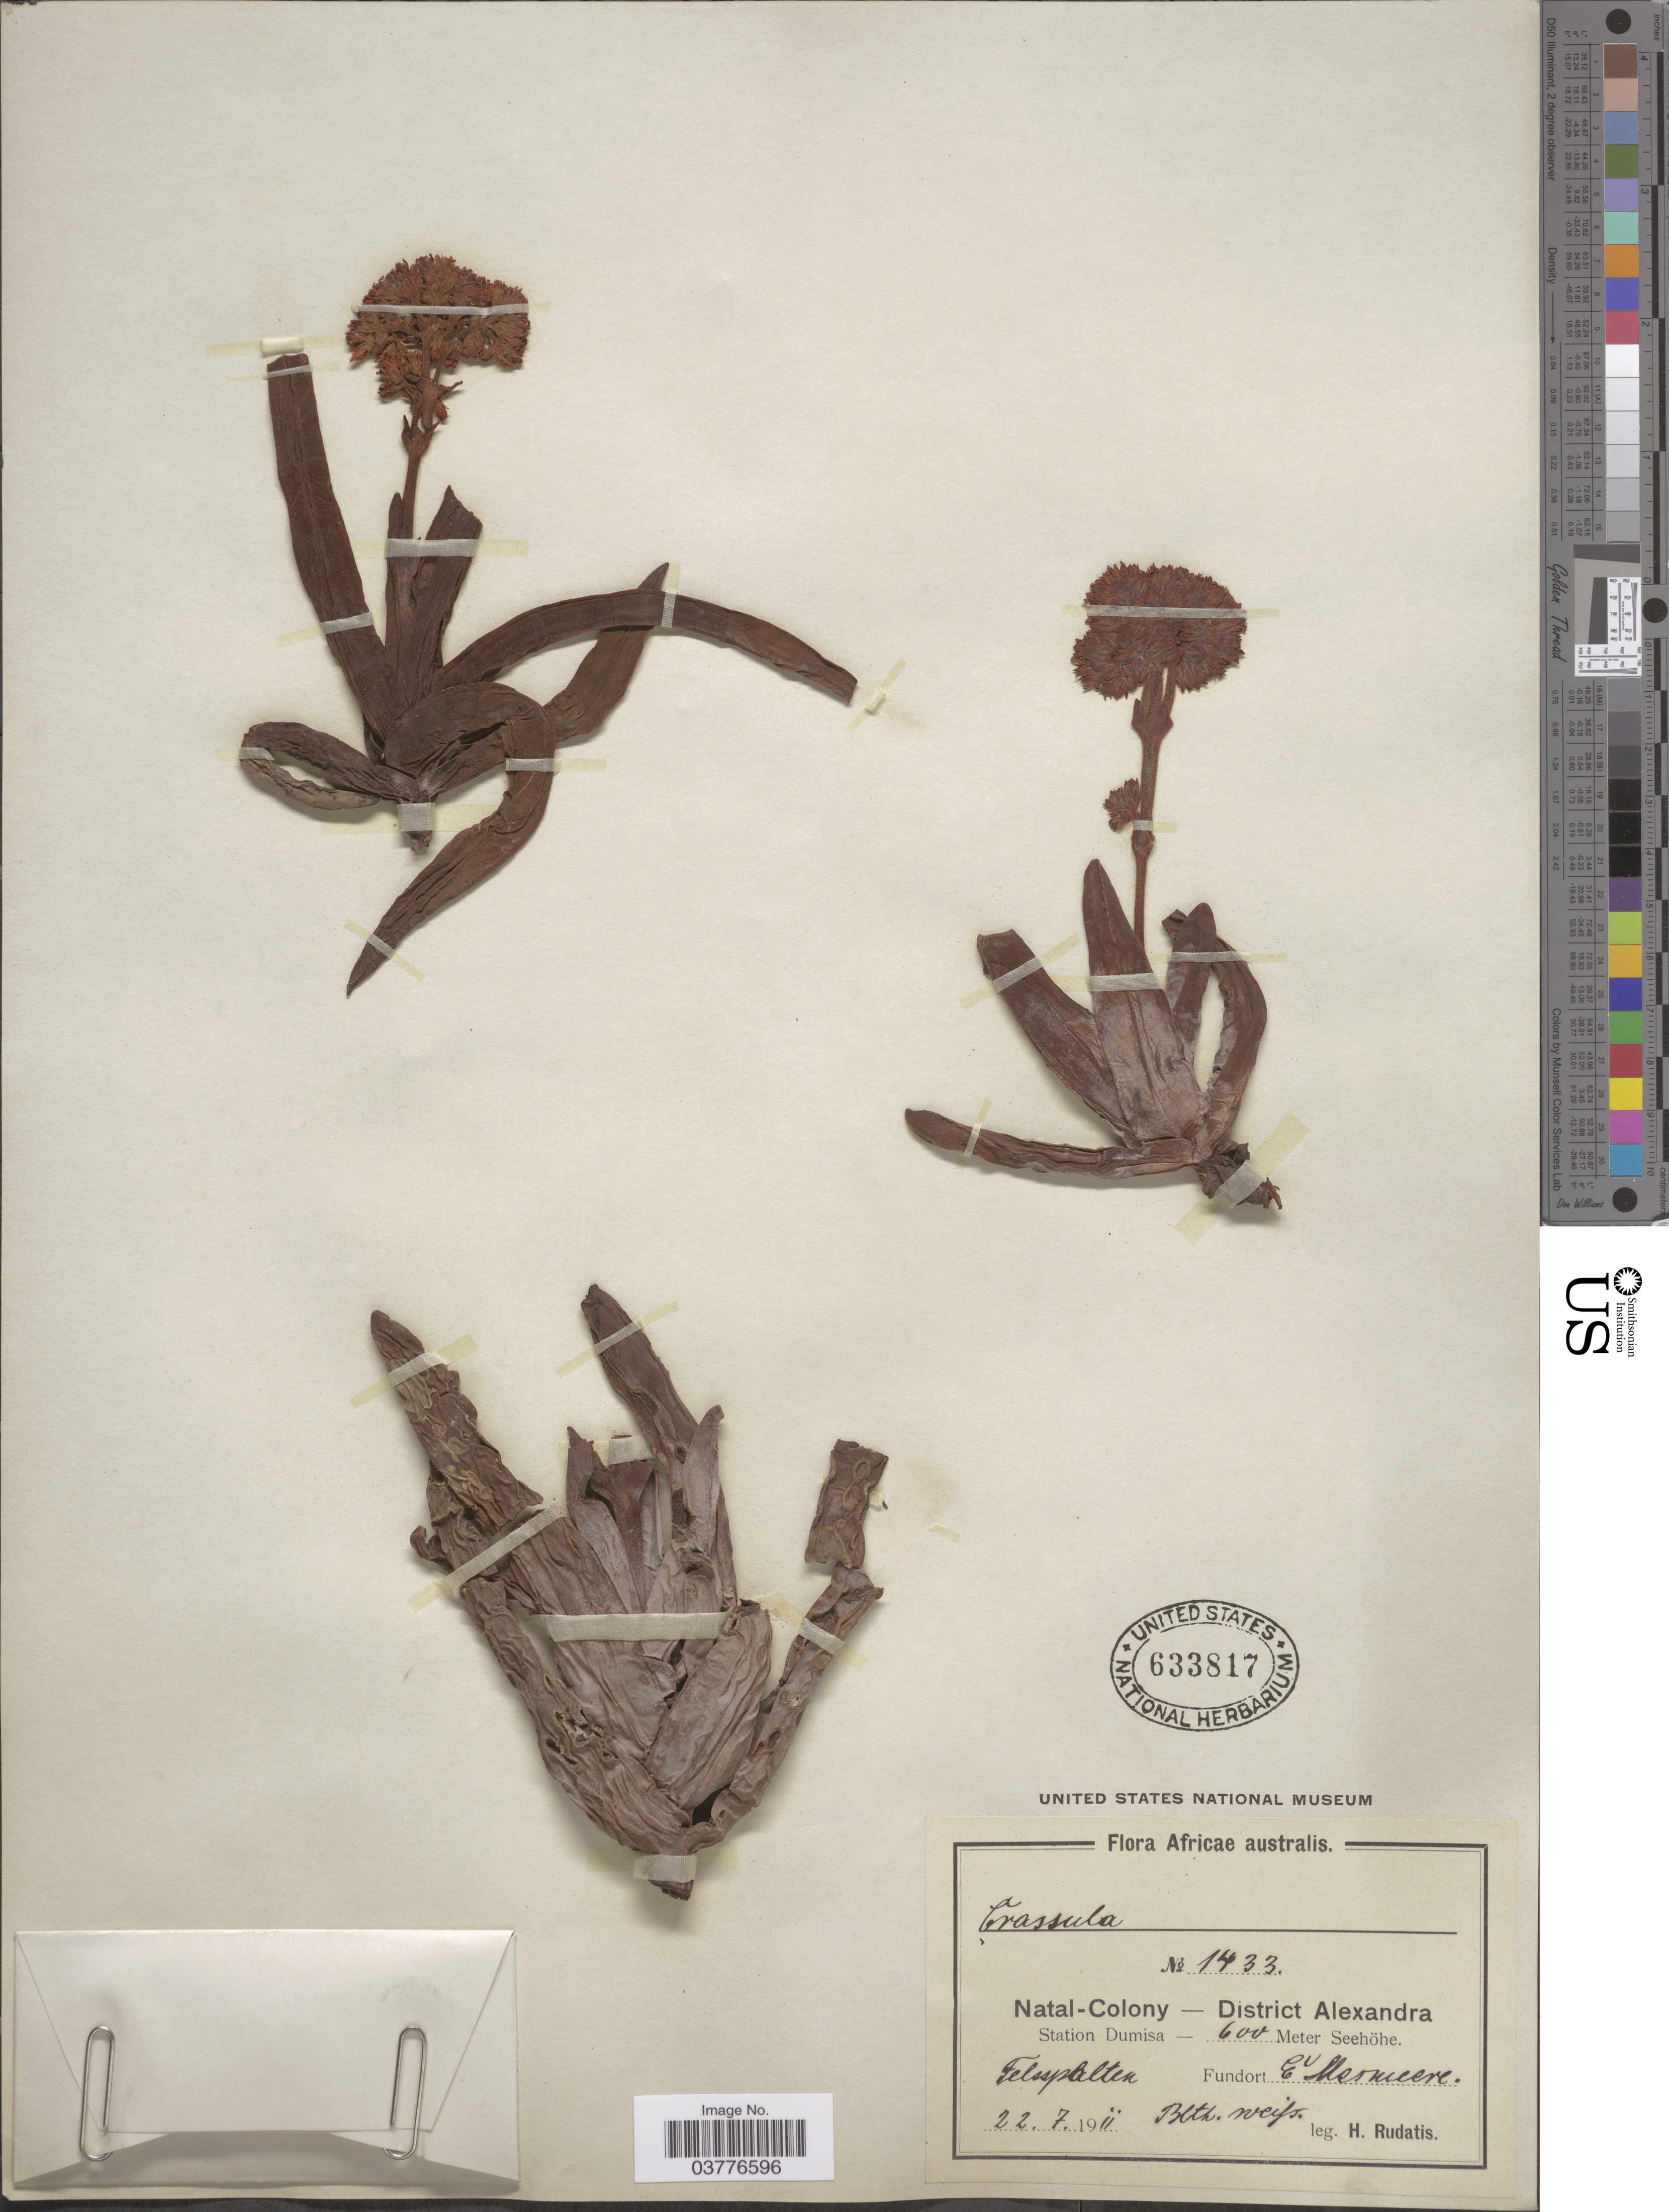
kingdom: Plantae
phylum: Tracheophyta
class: Magnoliopsida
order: Saxifragales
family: Crassulaceae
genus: Crassula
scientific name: Crassula sp.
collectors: H. Rudatis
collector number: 1433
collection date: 1911-07-22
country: South Africa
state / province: KwaZulu-Natal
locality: Africae australis. Natal-Colony - District Alexandra. Station Dumisa. Felsspalten. E* Mesmeere*. Blth.* Weiss.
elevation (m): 600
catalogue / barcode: US 633817